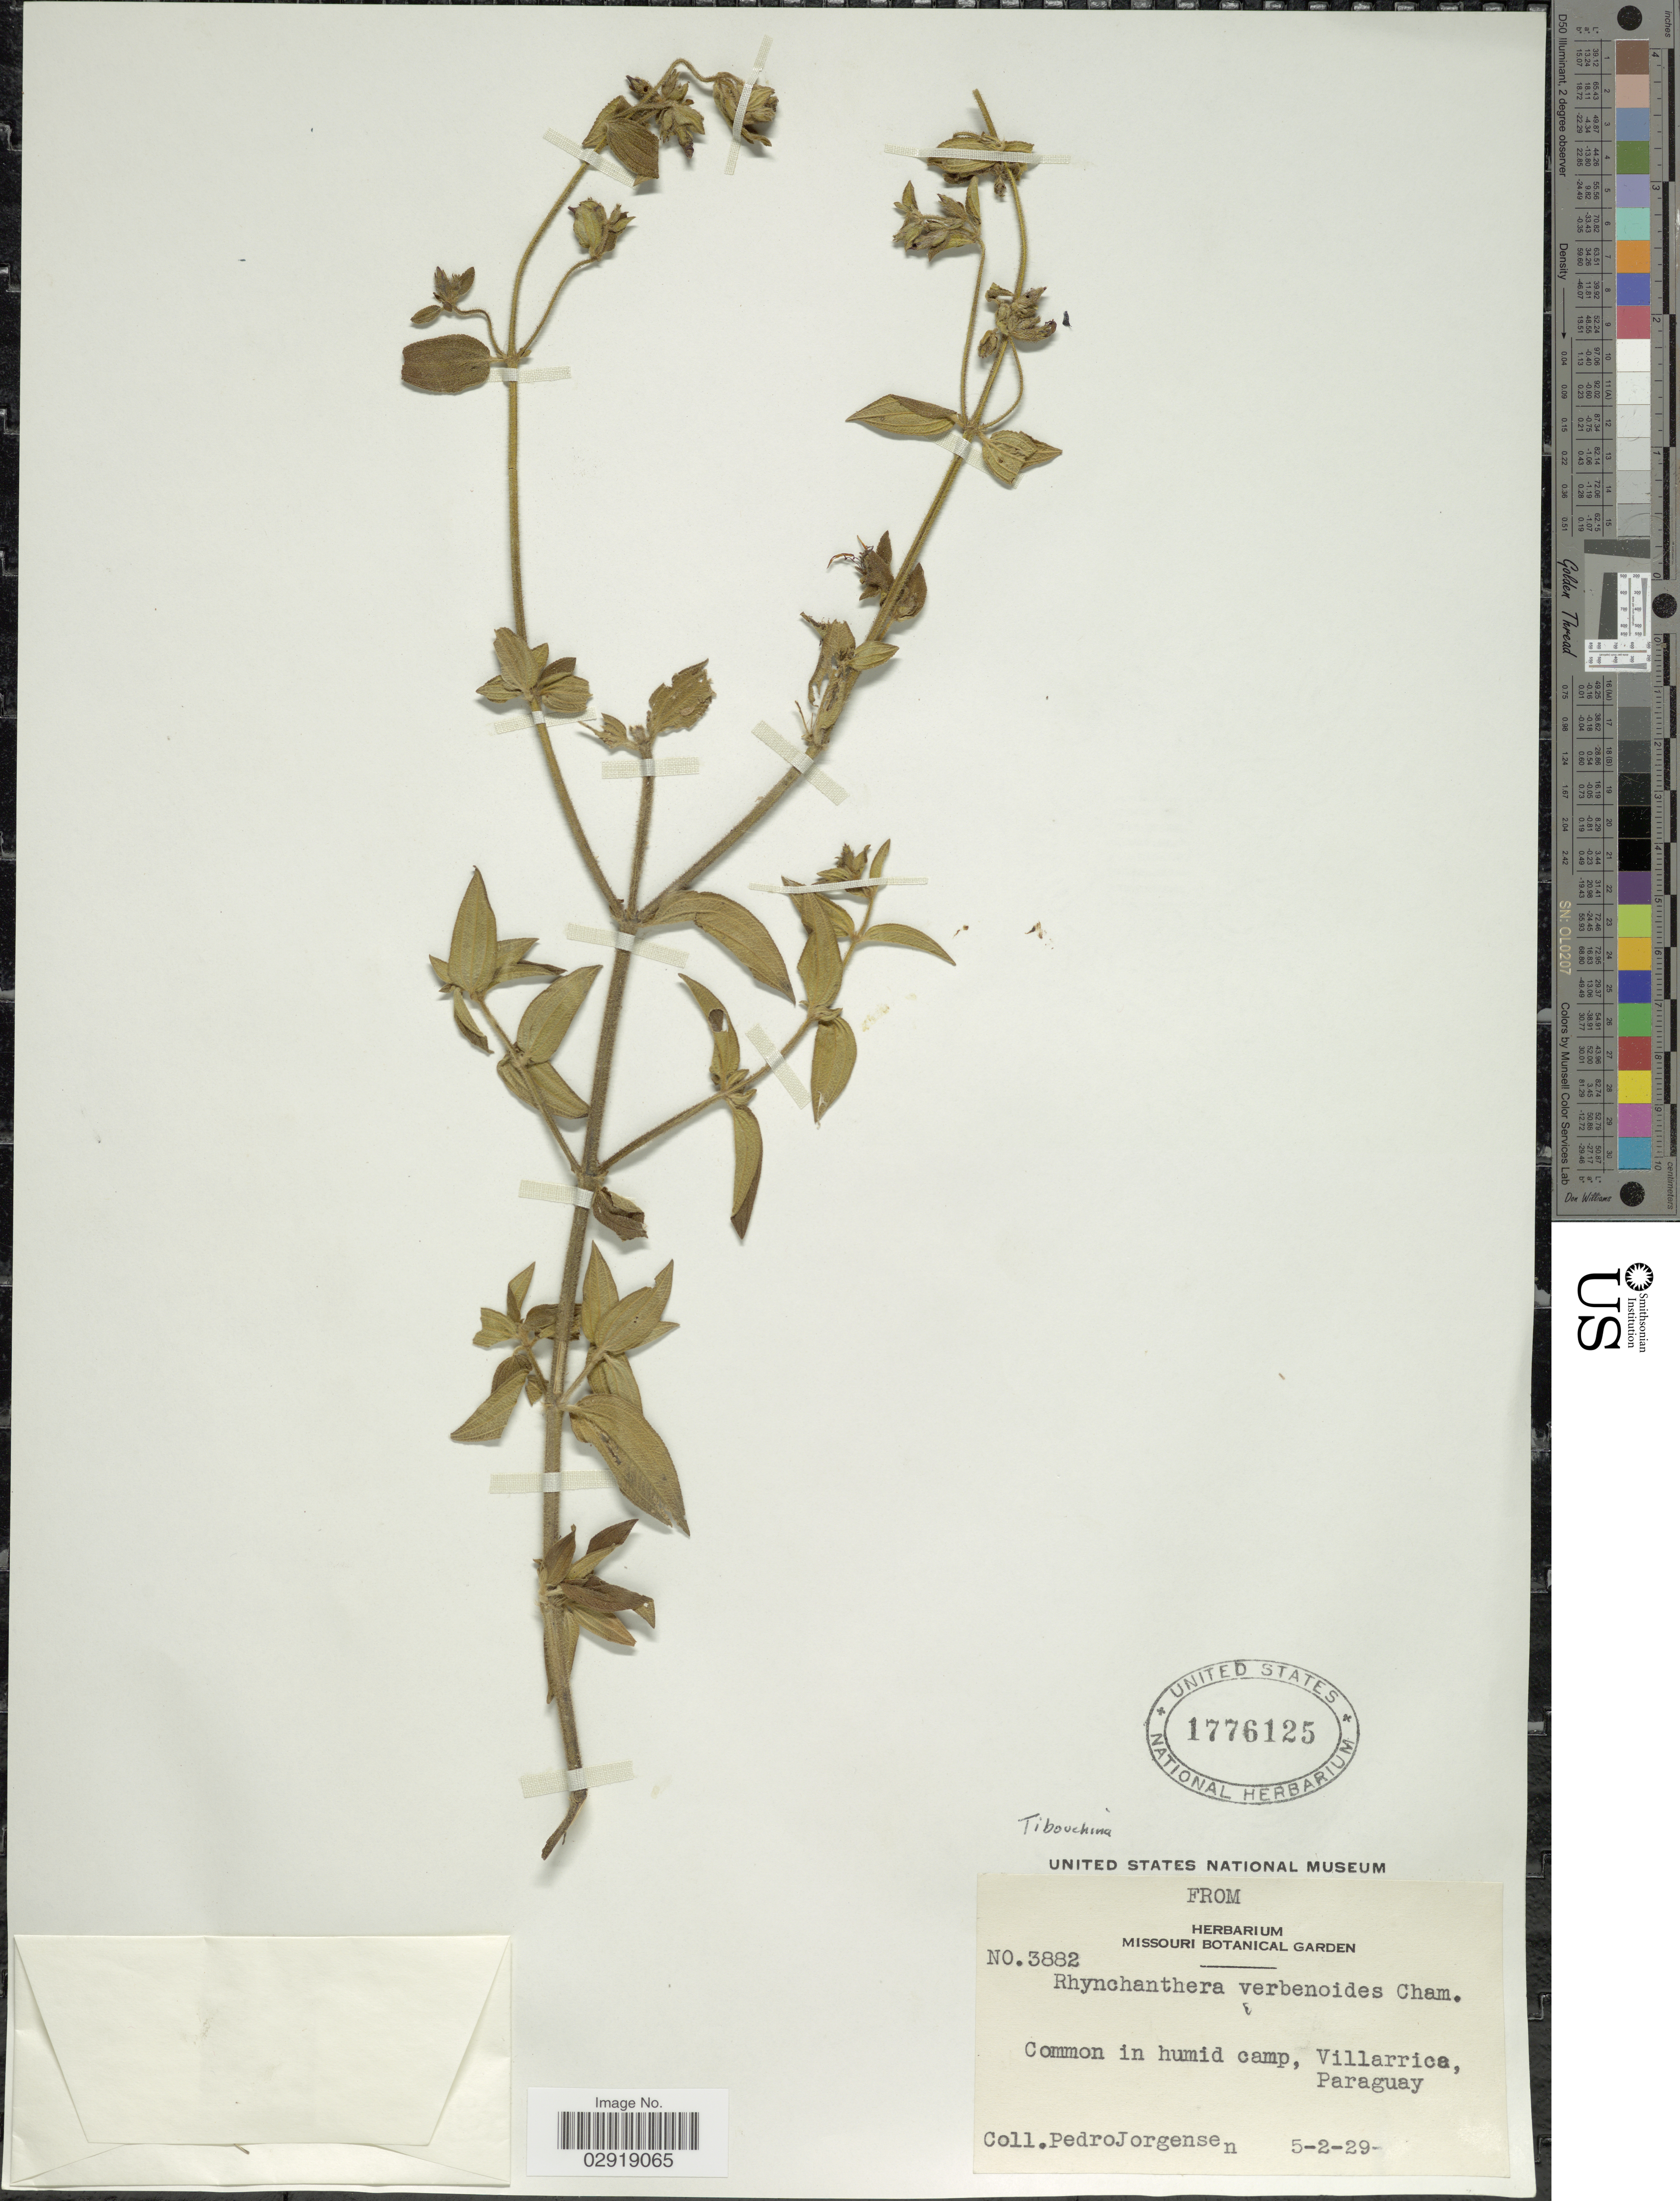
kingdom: Plantae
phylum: Tracheophyta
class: Magnoliopsida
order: Myrtales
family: Melastomataceae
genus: Chaetogastra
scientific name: Chaetogastra sp.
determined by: Michelangeli, F. A.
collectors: P. Jörgensen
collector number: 3882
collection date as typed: Transcribed d/m/y: 5/2/29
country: Paraguay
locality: Common in humid camp, Villarrica.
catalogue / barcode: US 1776125